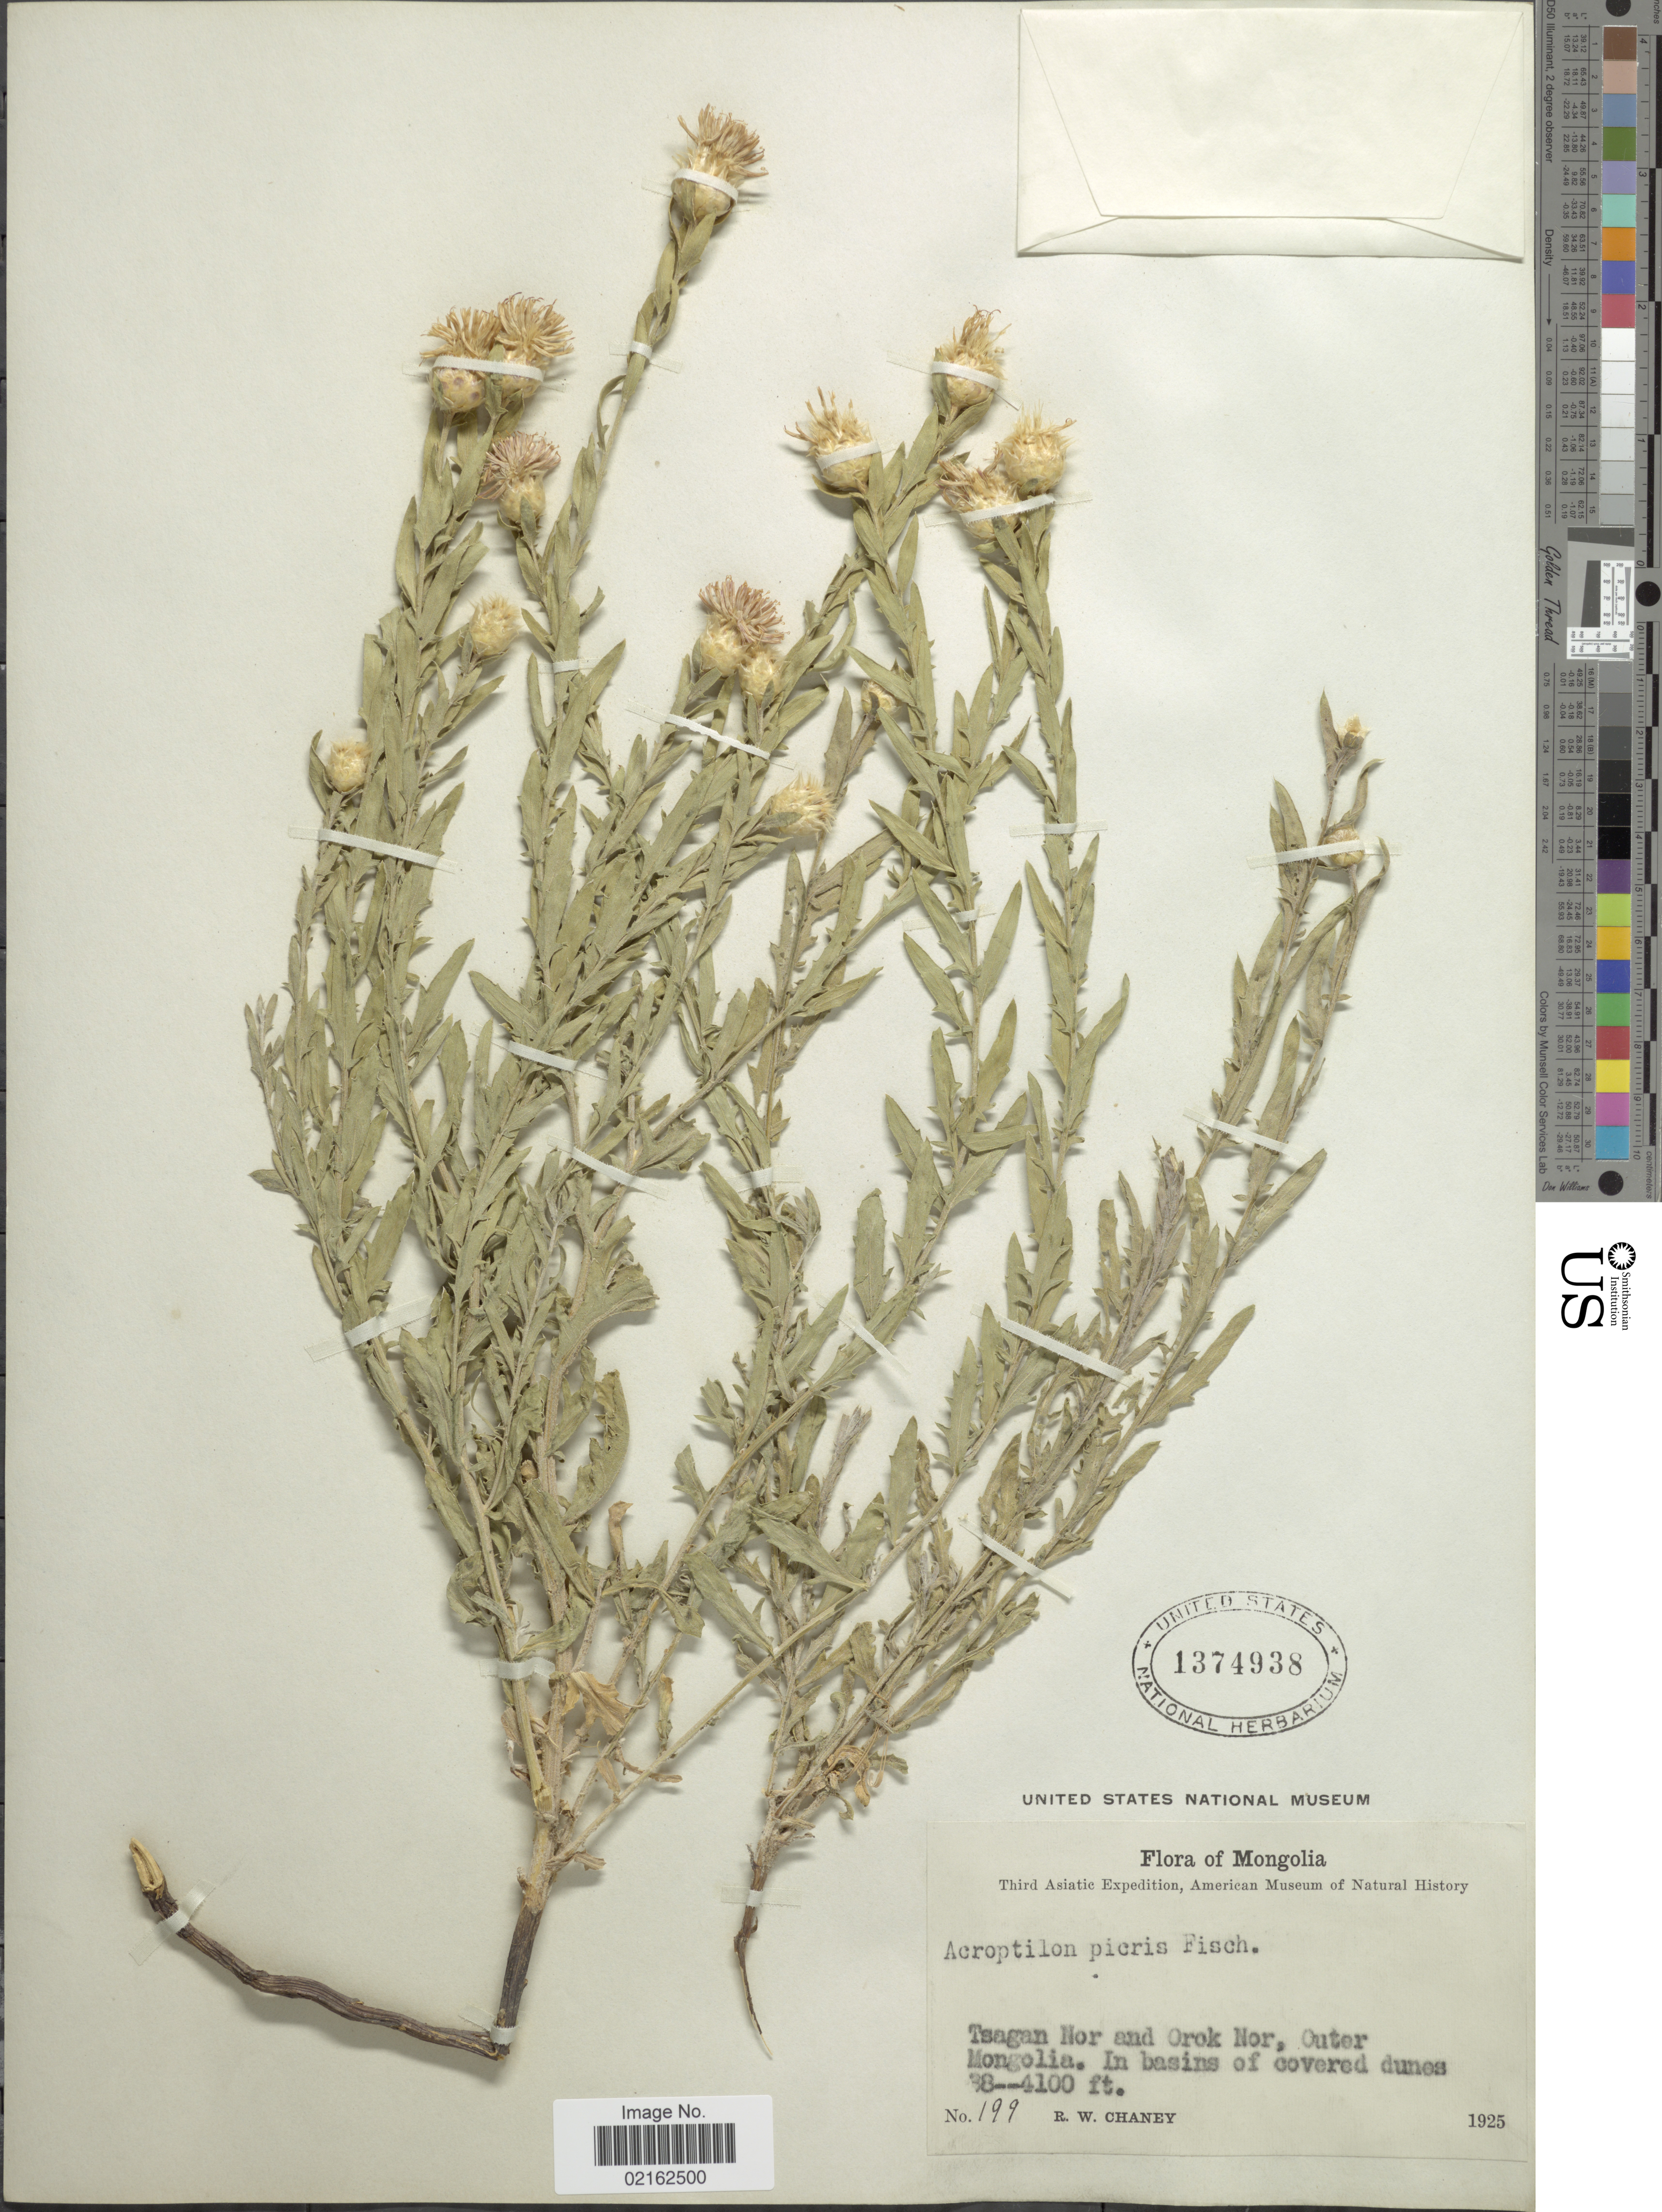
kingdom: Plantae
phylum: Tracheophyta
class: Magnoliopsida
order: Asterales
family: Asteraceae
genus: Acroptilon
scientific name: Acroptilon repens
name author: (L.) DC.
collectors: R. Chaney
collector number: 199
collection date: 1925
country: Mongolia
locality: Tsagan Nor and Orok Nor, Outer Mongolia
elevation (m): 1158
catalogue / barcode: US 1374938